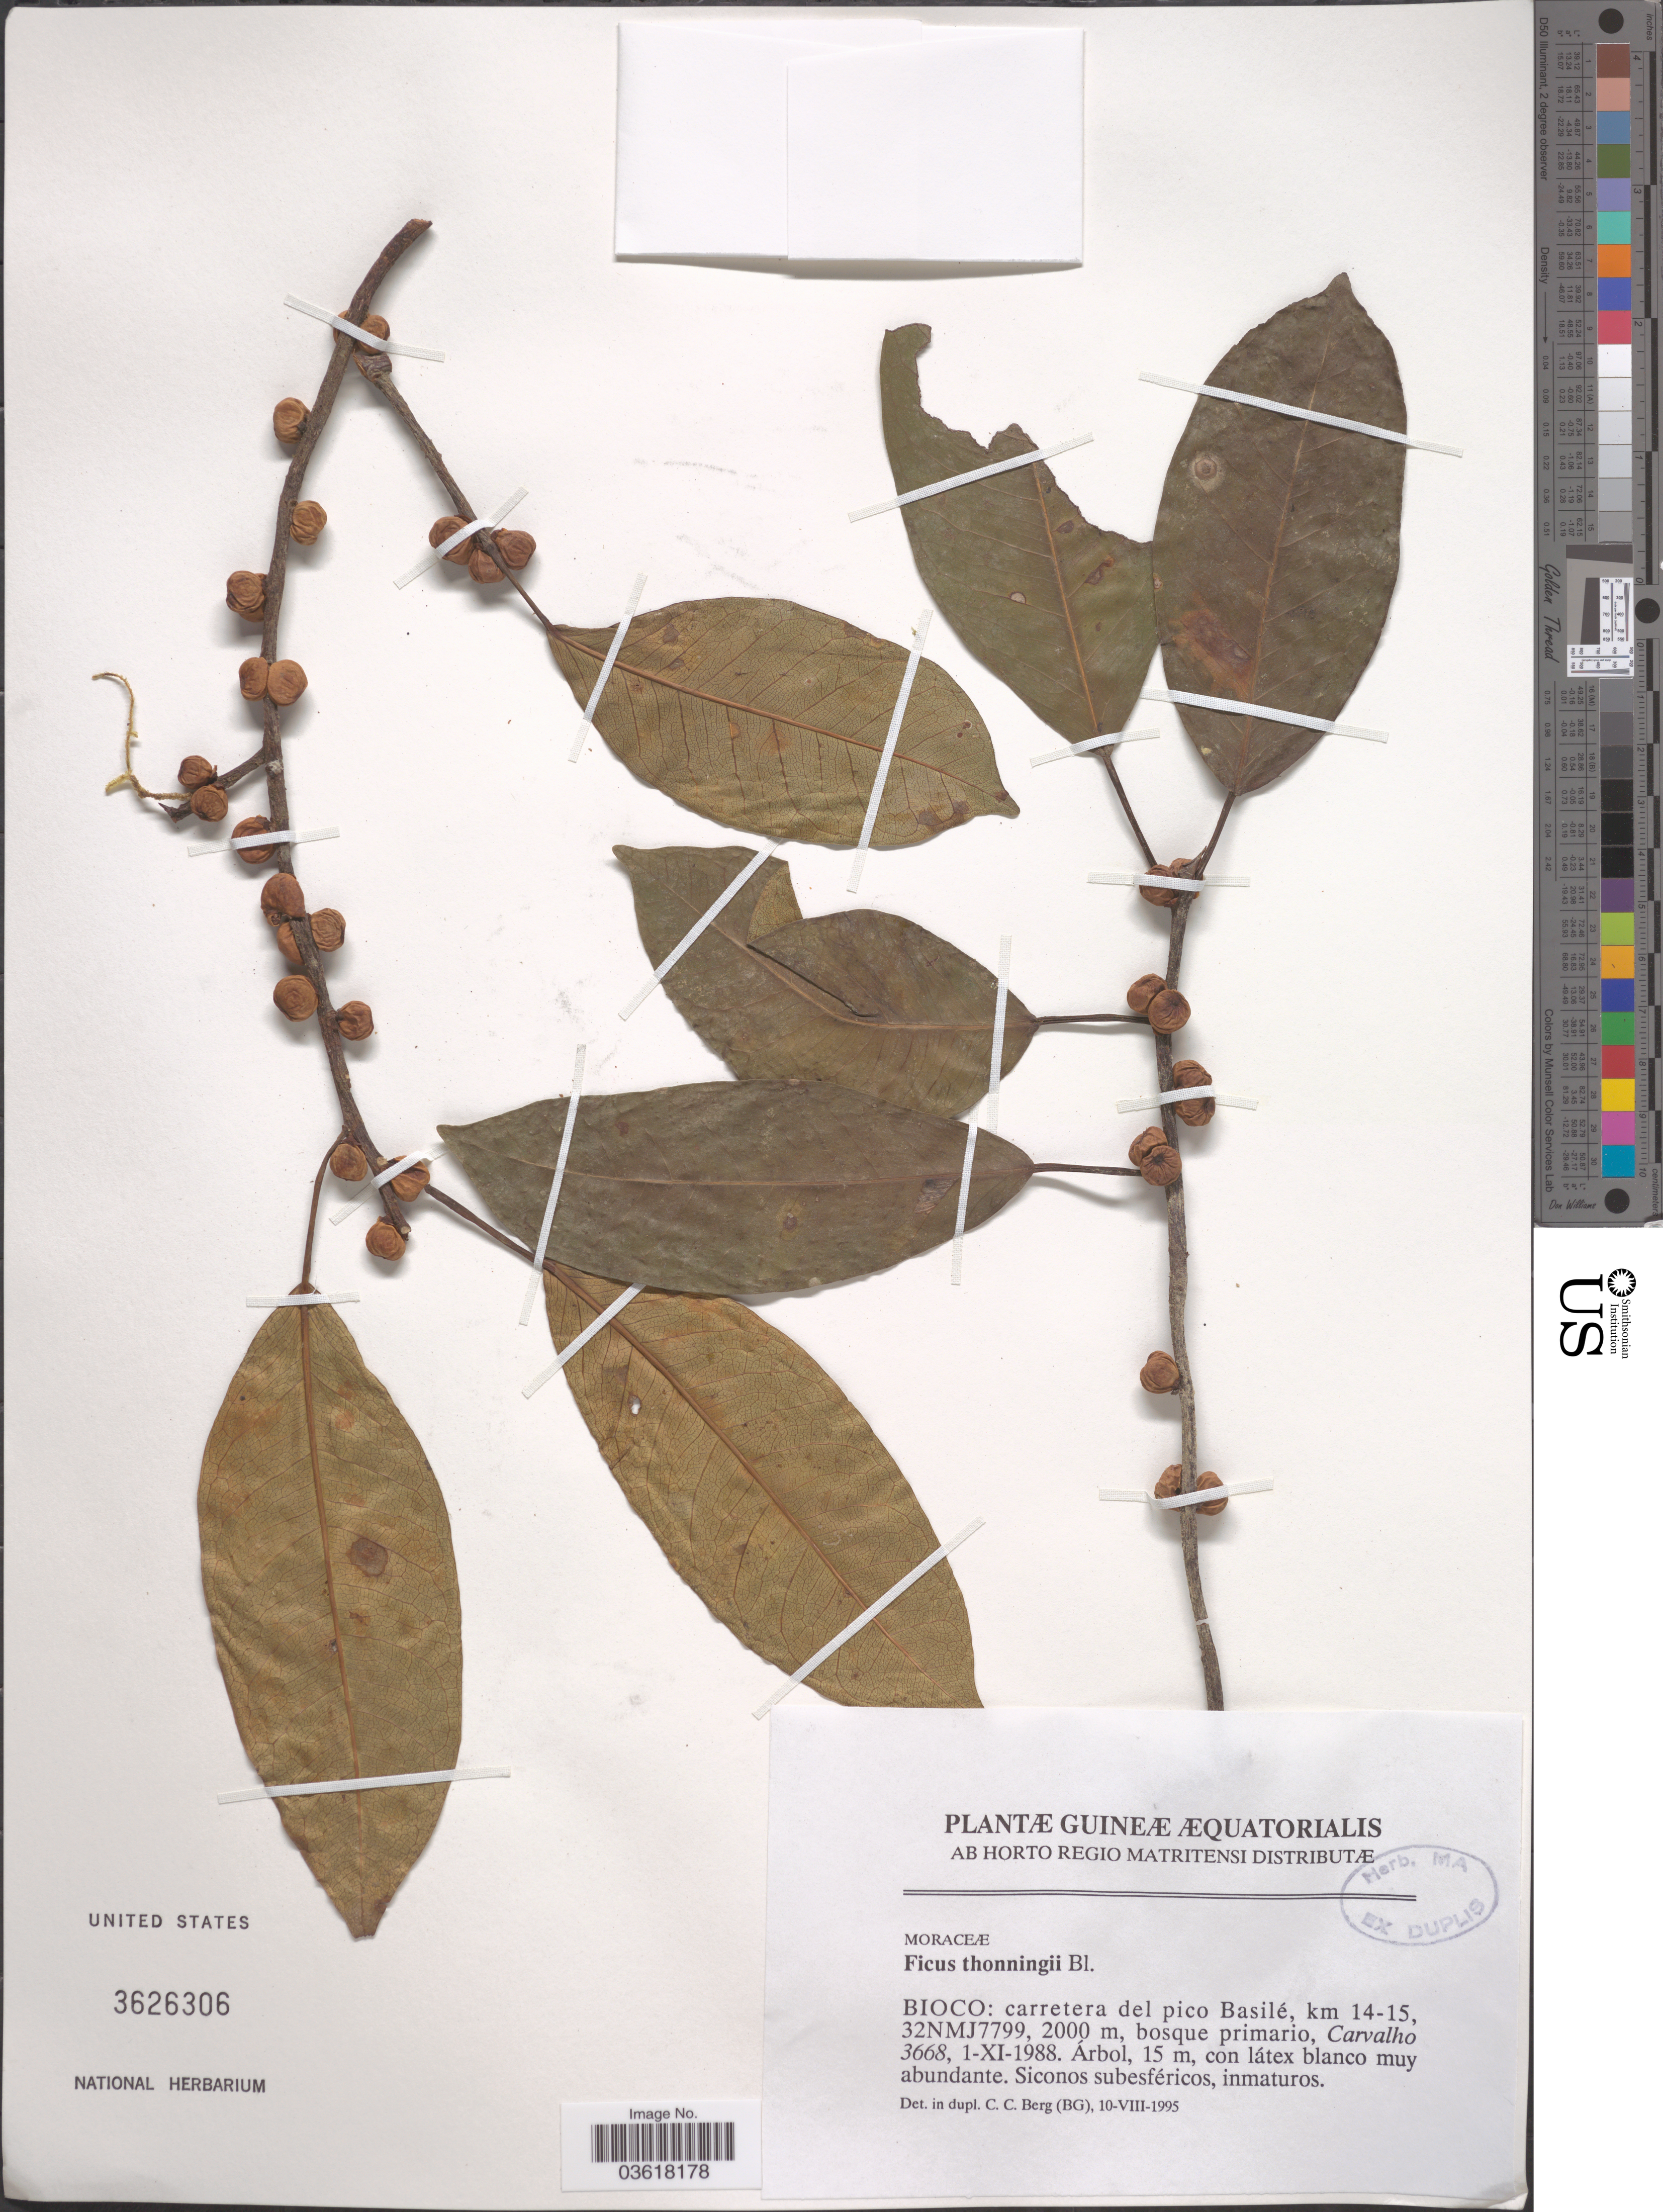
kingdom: Plantae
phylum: Tracheophyta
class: Magnoliopsida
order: Rosales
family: Moraceae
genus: Ficus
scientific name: Ficus thonningii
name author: Blume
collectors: Carvalho, --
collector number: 3668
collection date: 1988-11-01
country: Equatorial Guinea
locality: Guineæ Æquatorialis. Bioco: carretera del pico Basilé, km 14-15, 32NMJ7799.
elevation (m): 2000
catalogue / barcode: US 3626306